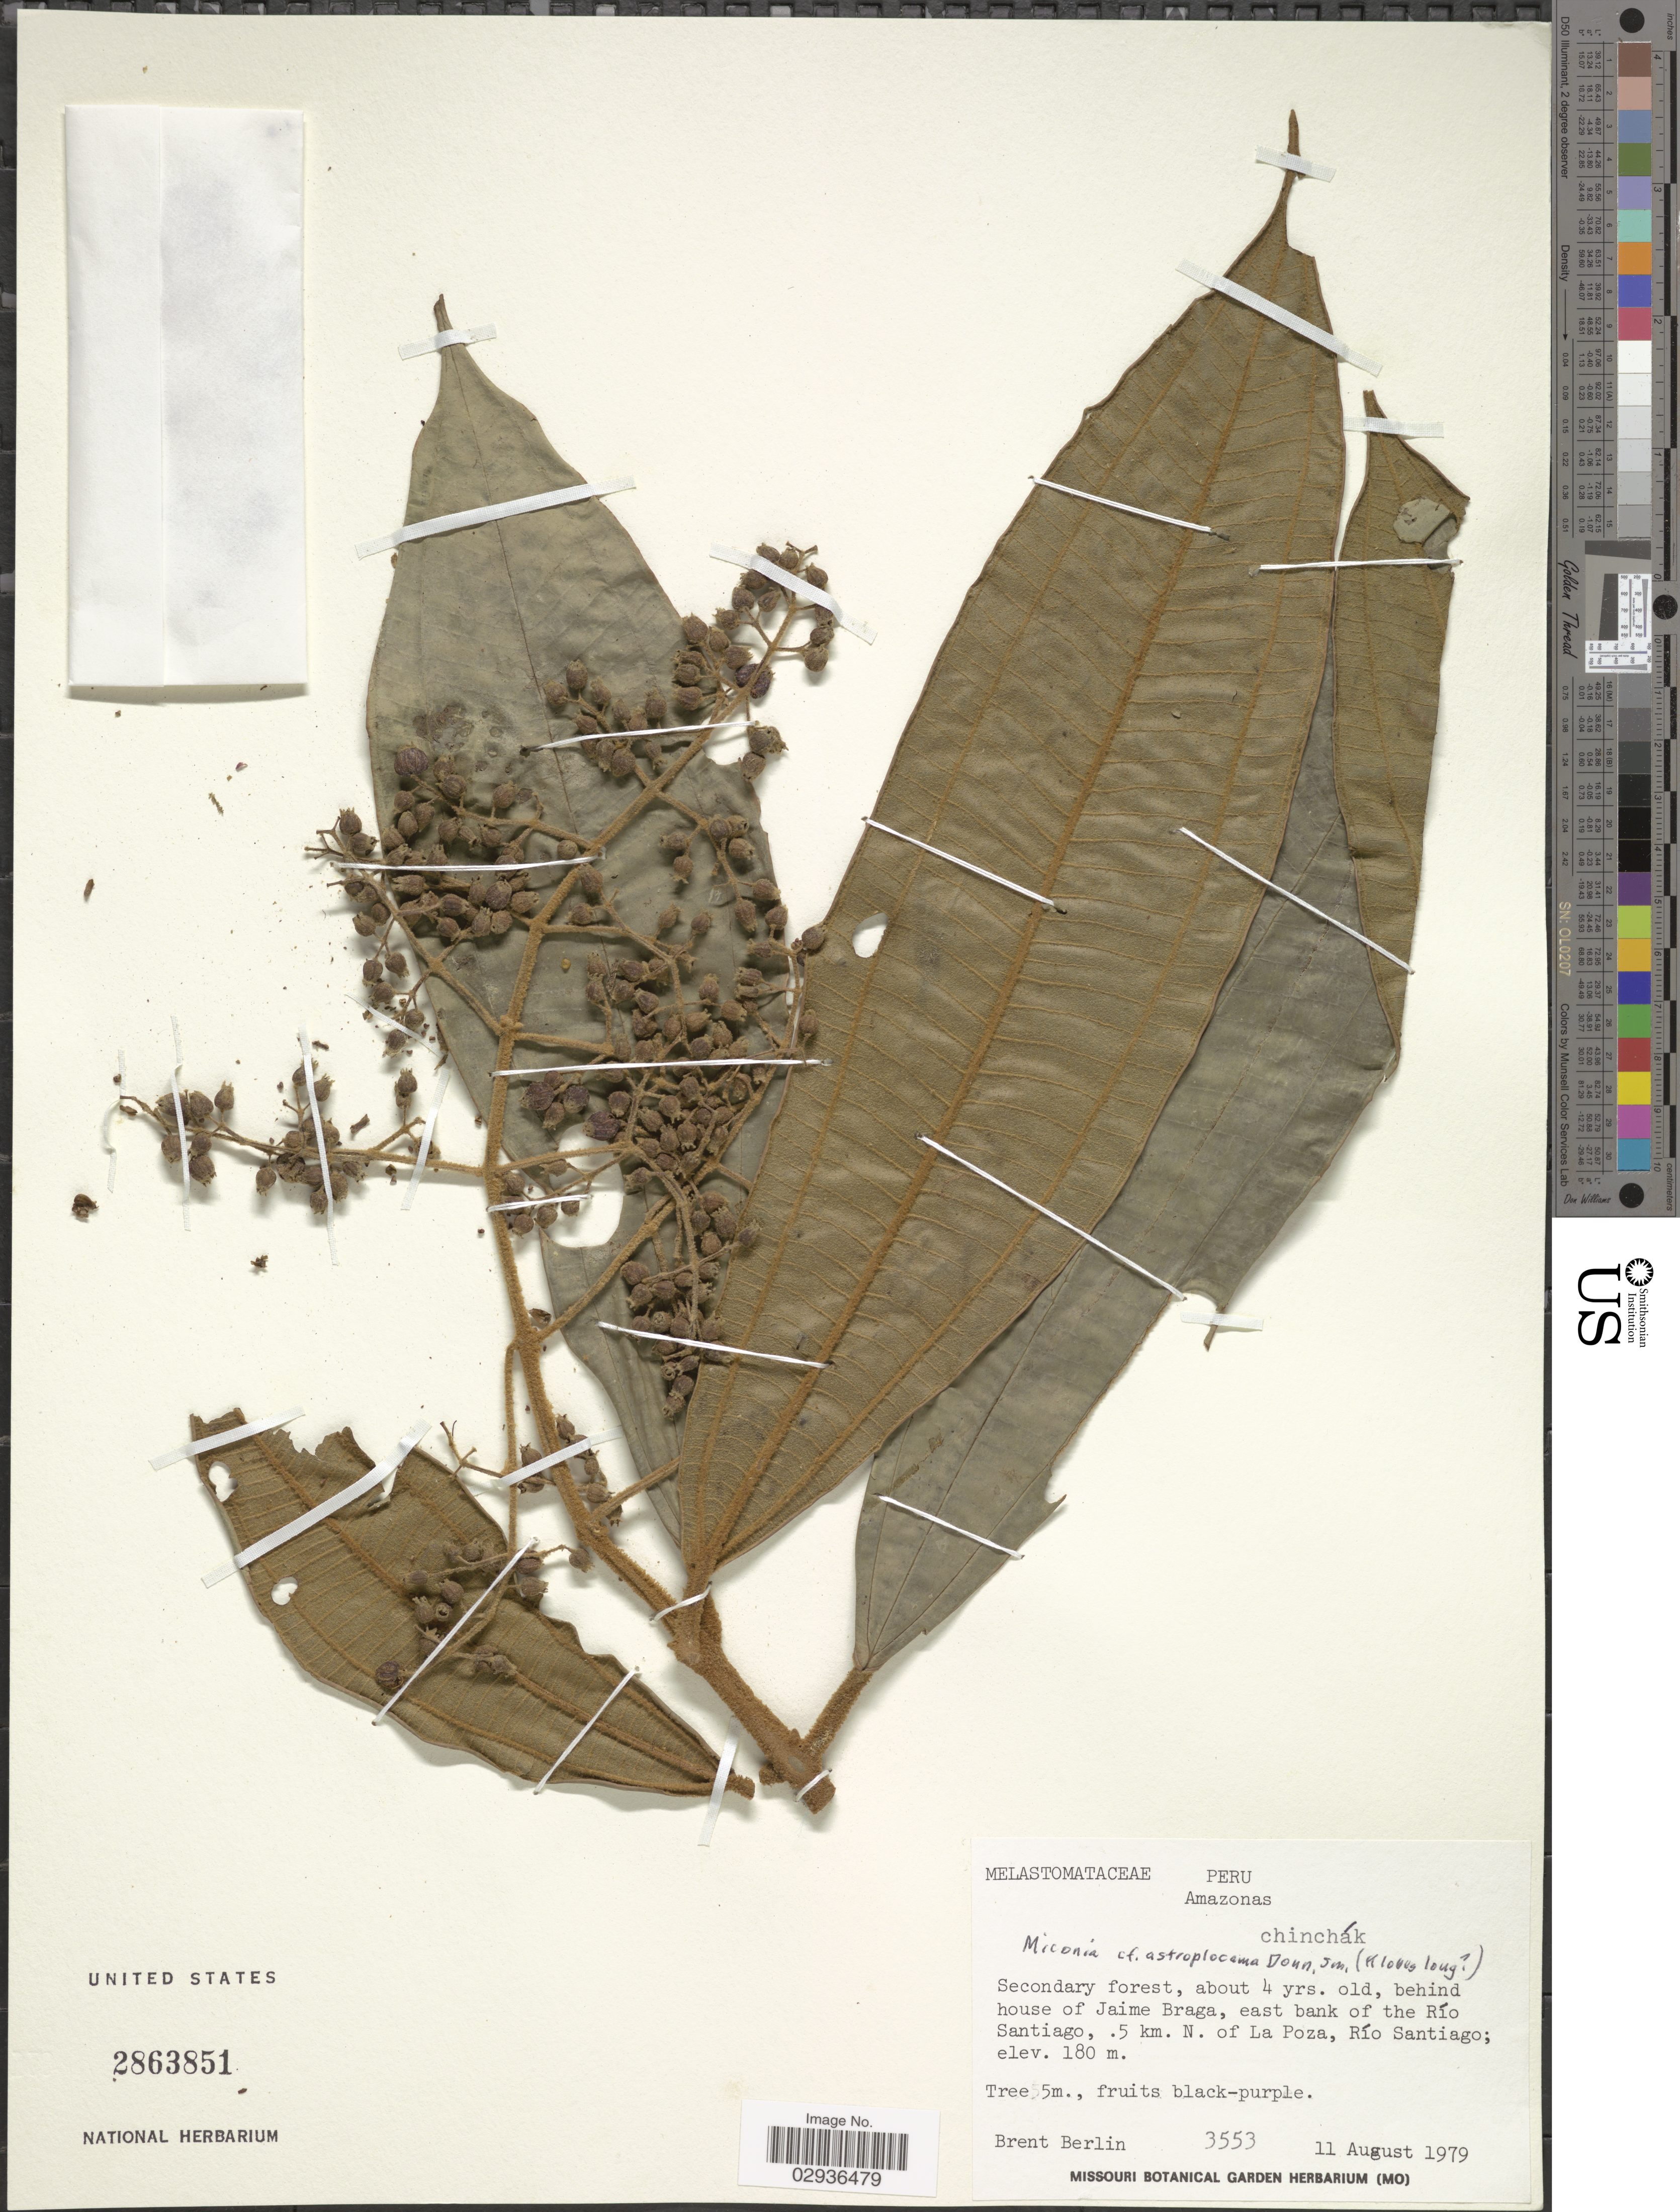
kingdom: Plantae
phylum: Tracheophyta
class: Magnoliopsida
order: Myrtales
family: Melastomataceae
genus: Miconia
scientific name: Miconia astroplocama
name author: Donn. Sm.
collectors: B. Berlin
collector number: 3553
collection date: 1979-08-11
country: Peru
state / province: Amazonas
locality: Behind house of Jaime Braga, east bank of the Río Santiago, 5 km. N. of La Poza, Río Santiago.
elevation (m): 180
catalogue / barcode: US 2863851